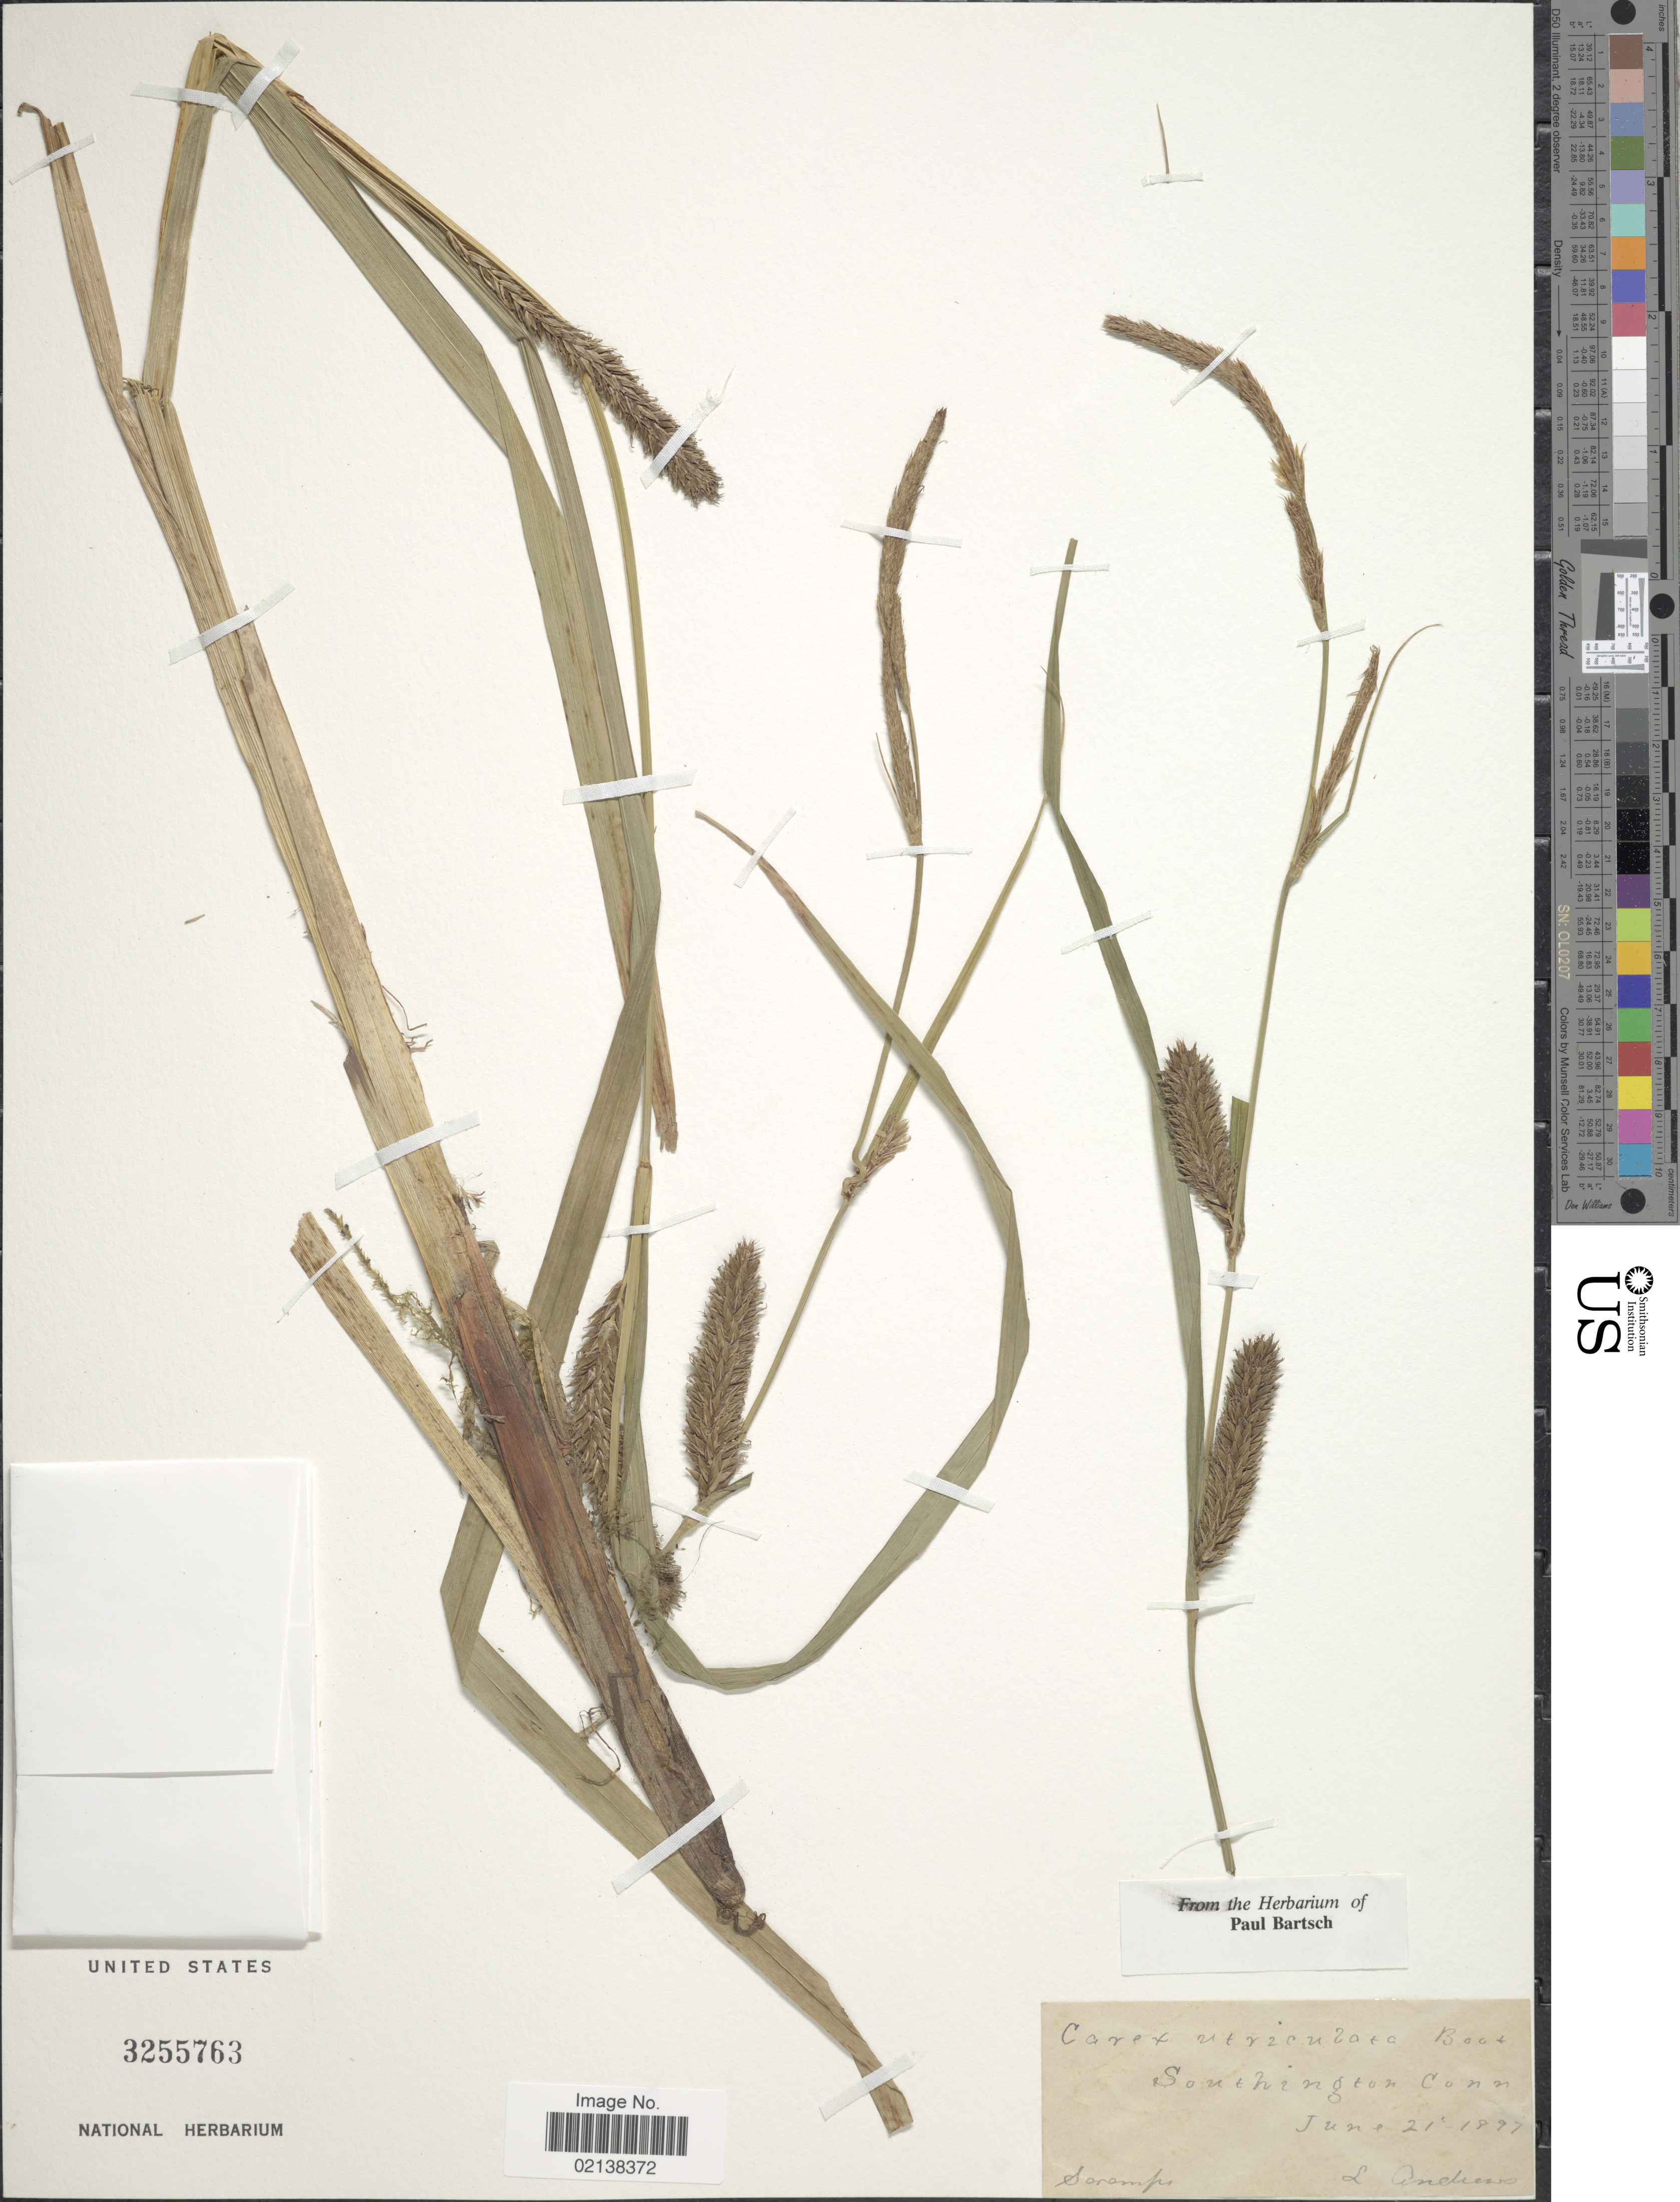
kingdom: Plantae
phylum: Tracheophyta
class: Liliopsida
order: Poales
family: Cyperaceae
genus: Carex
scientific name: Carex utriculata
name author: Boott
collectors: L. Andrews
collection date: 1897-06-21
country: United States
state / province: Connecticut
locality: Southington, swamps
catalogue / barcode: US 3255763